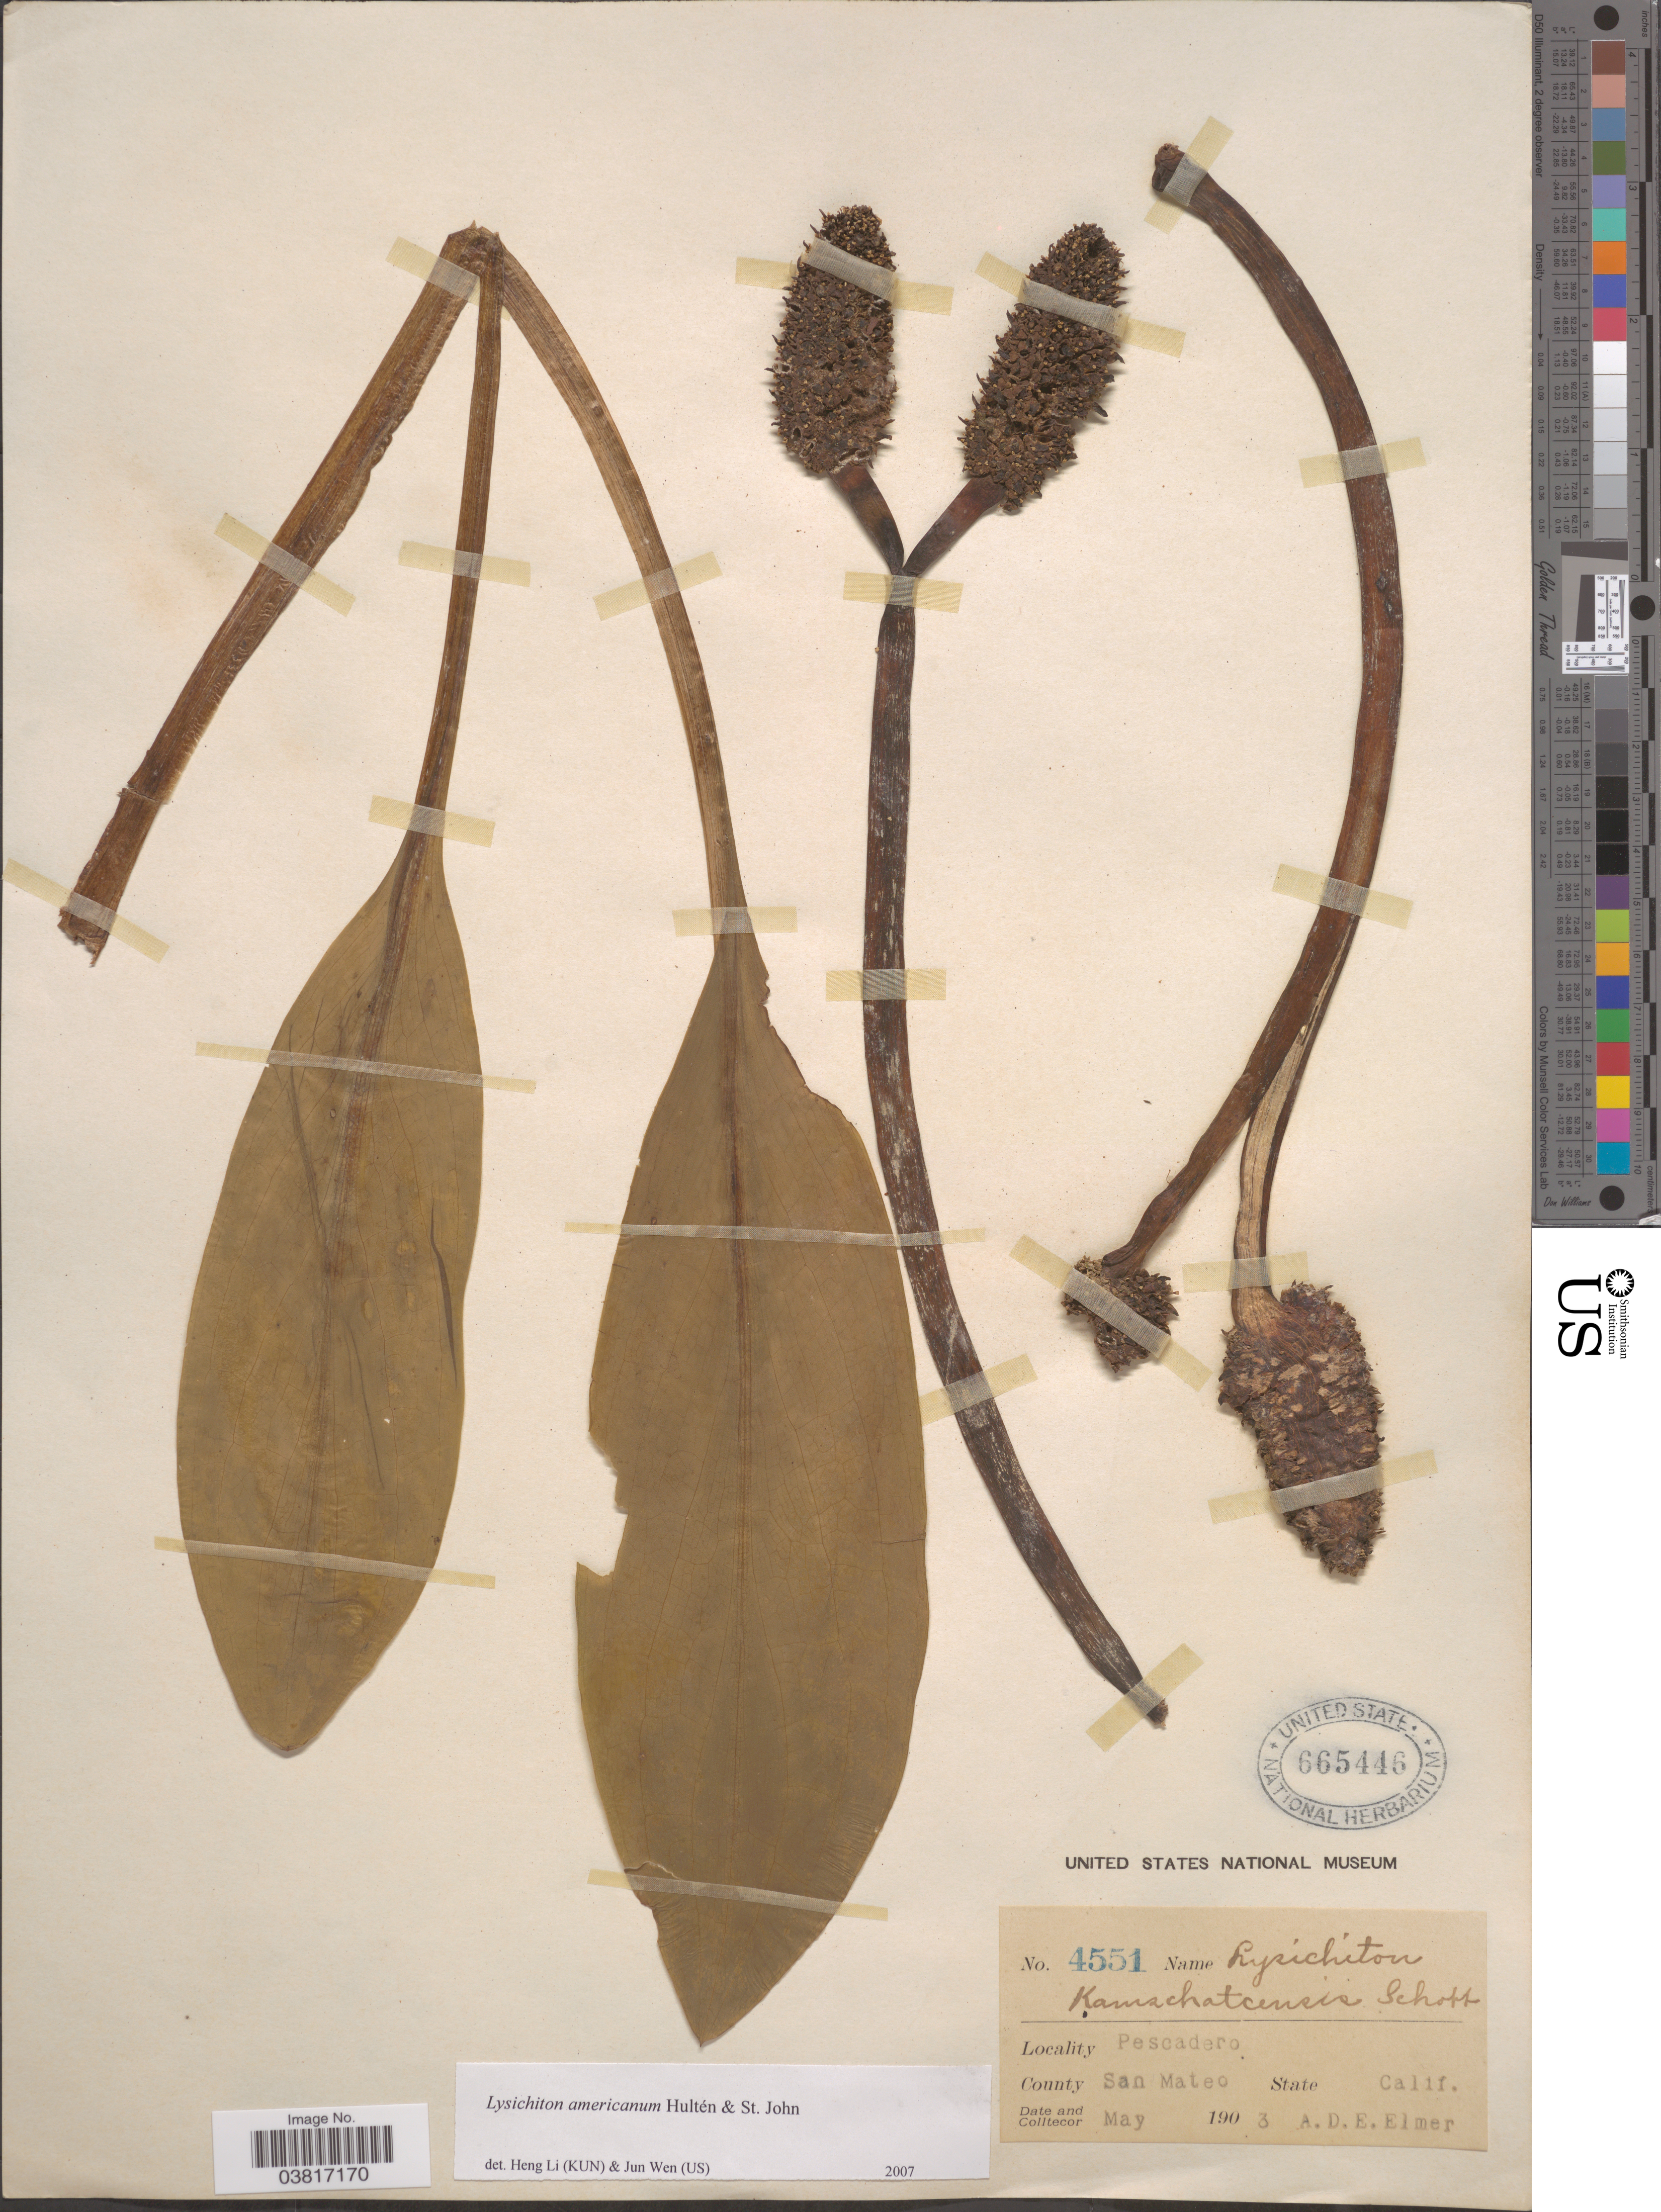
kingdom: Plantae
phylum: Tracheophyta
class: Liliopsida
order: Alismatales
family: Araceae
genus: Lysichiton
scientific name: Lysichiton americanus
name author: Hultén & H. St. John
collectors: A. D. E. Elmer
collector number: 4551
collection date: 1903-05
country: United States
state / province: California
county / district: San Mateo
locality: County San Mateo. Pescadero.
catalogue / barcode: US 665446